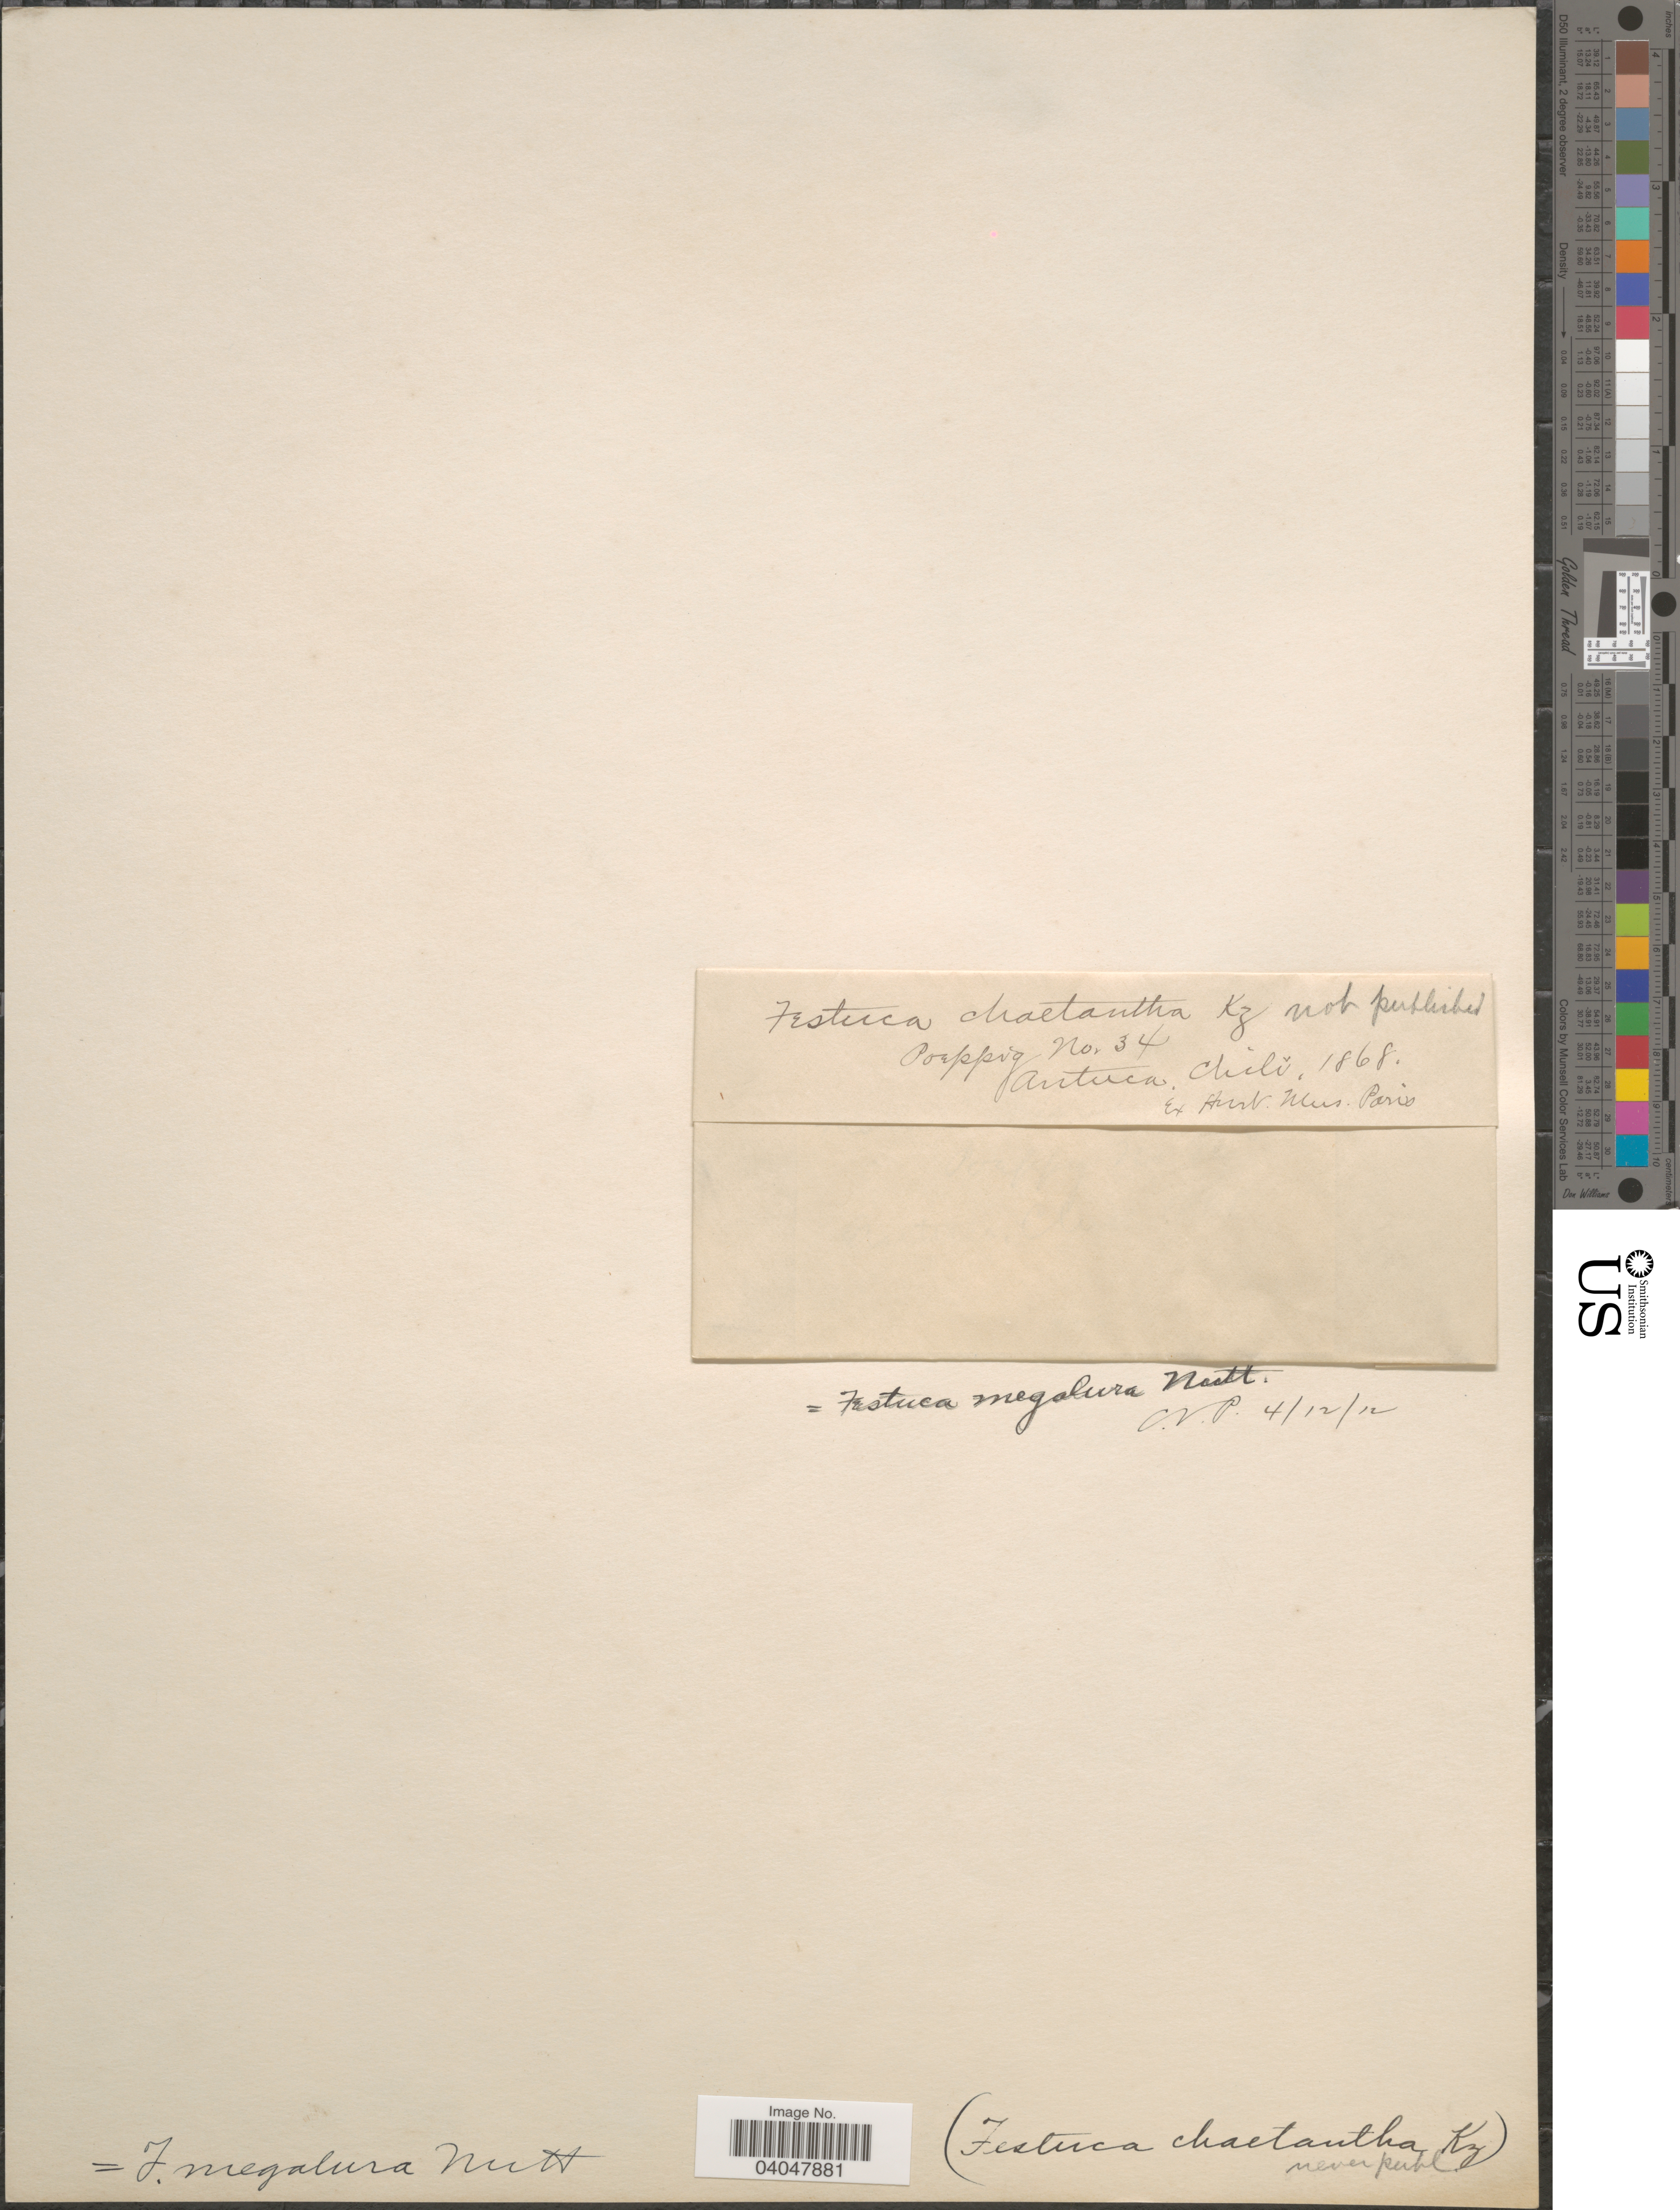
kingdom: Plantae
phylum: Tracheophyta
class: Liliopsida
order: Poales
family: Poaceae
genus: Festuca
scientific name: Festuca megalura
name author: Nutt.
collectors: -. Poppig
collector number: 34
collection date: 1868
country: Chile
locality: Antuca.